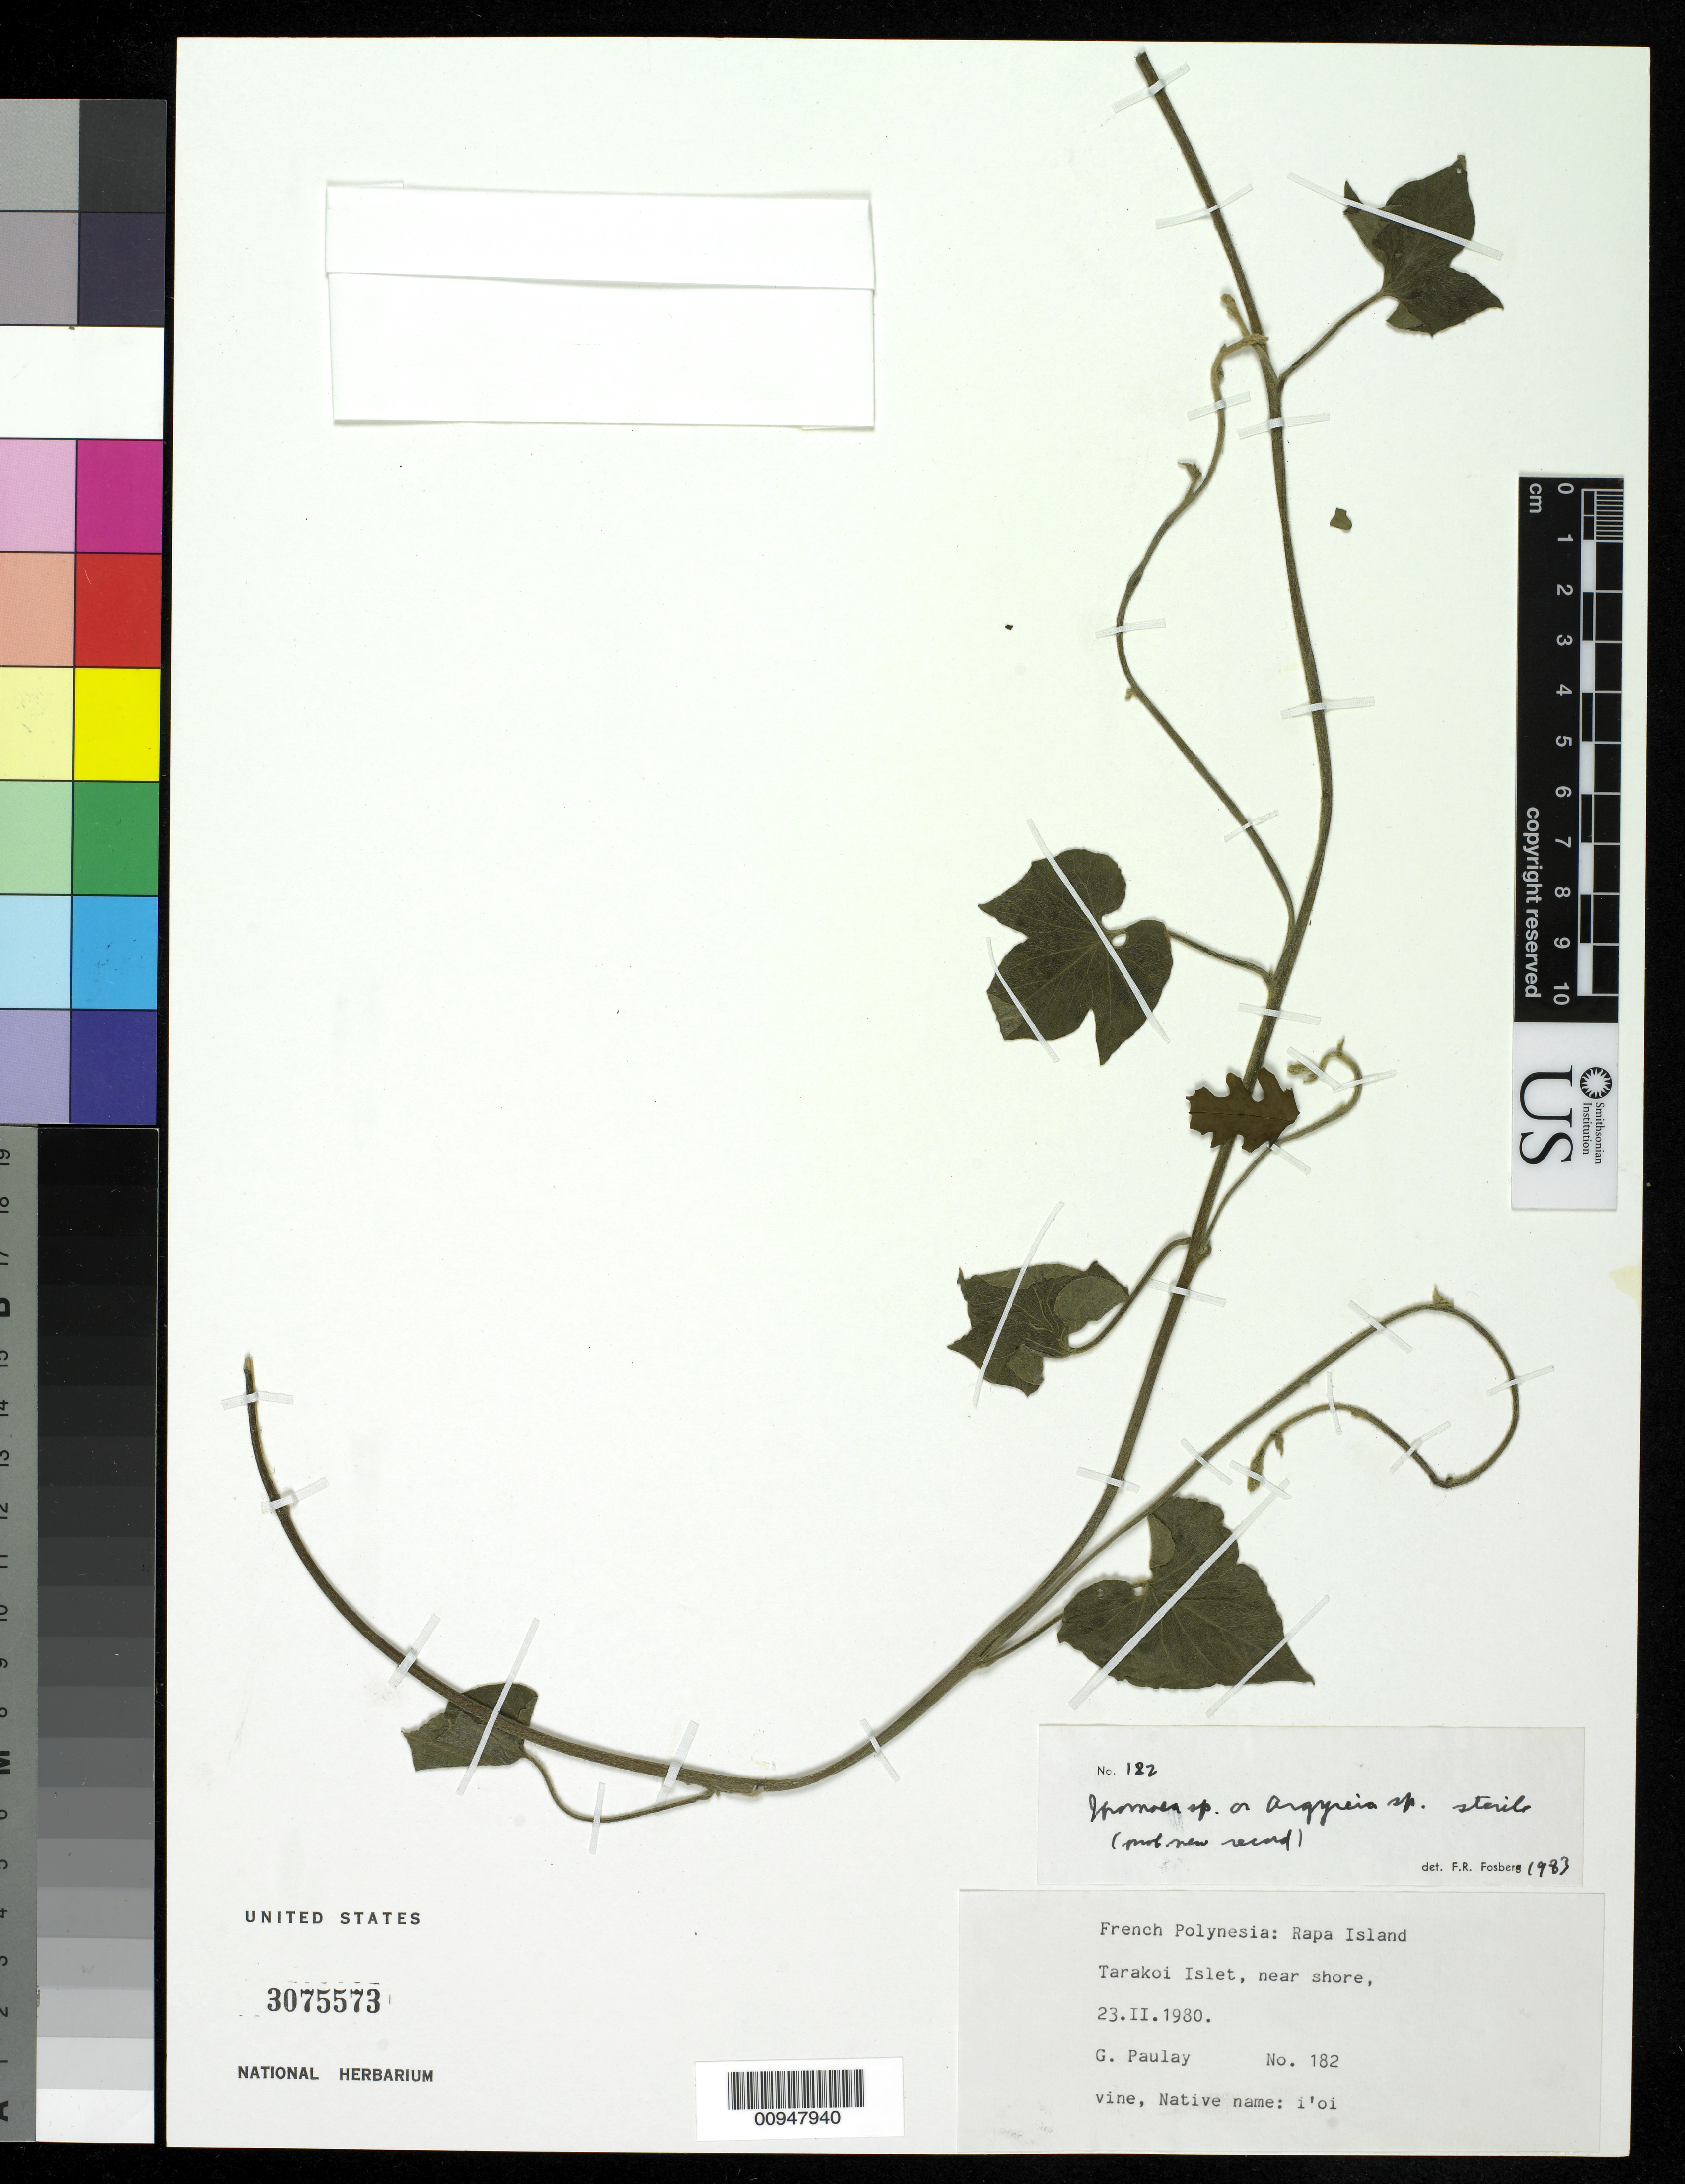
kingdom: Plantae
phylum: Tracheophyta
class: Magnoliopsida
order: Solanales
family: Convolvulaceae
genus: Ipomoea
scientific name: Ipomoea sp.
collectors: G. Paulay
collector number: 182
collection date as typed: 23 Feb 1980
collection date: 1980-02-23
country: French Polynesia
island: Rapa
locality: Tarakoi Islet, near shore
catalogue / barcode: US 3075573